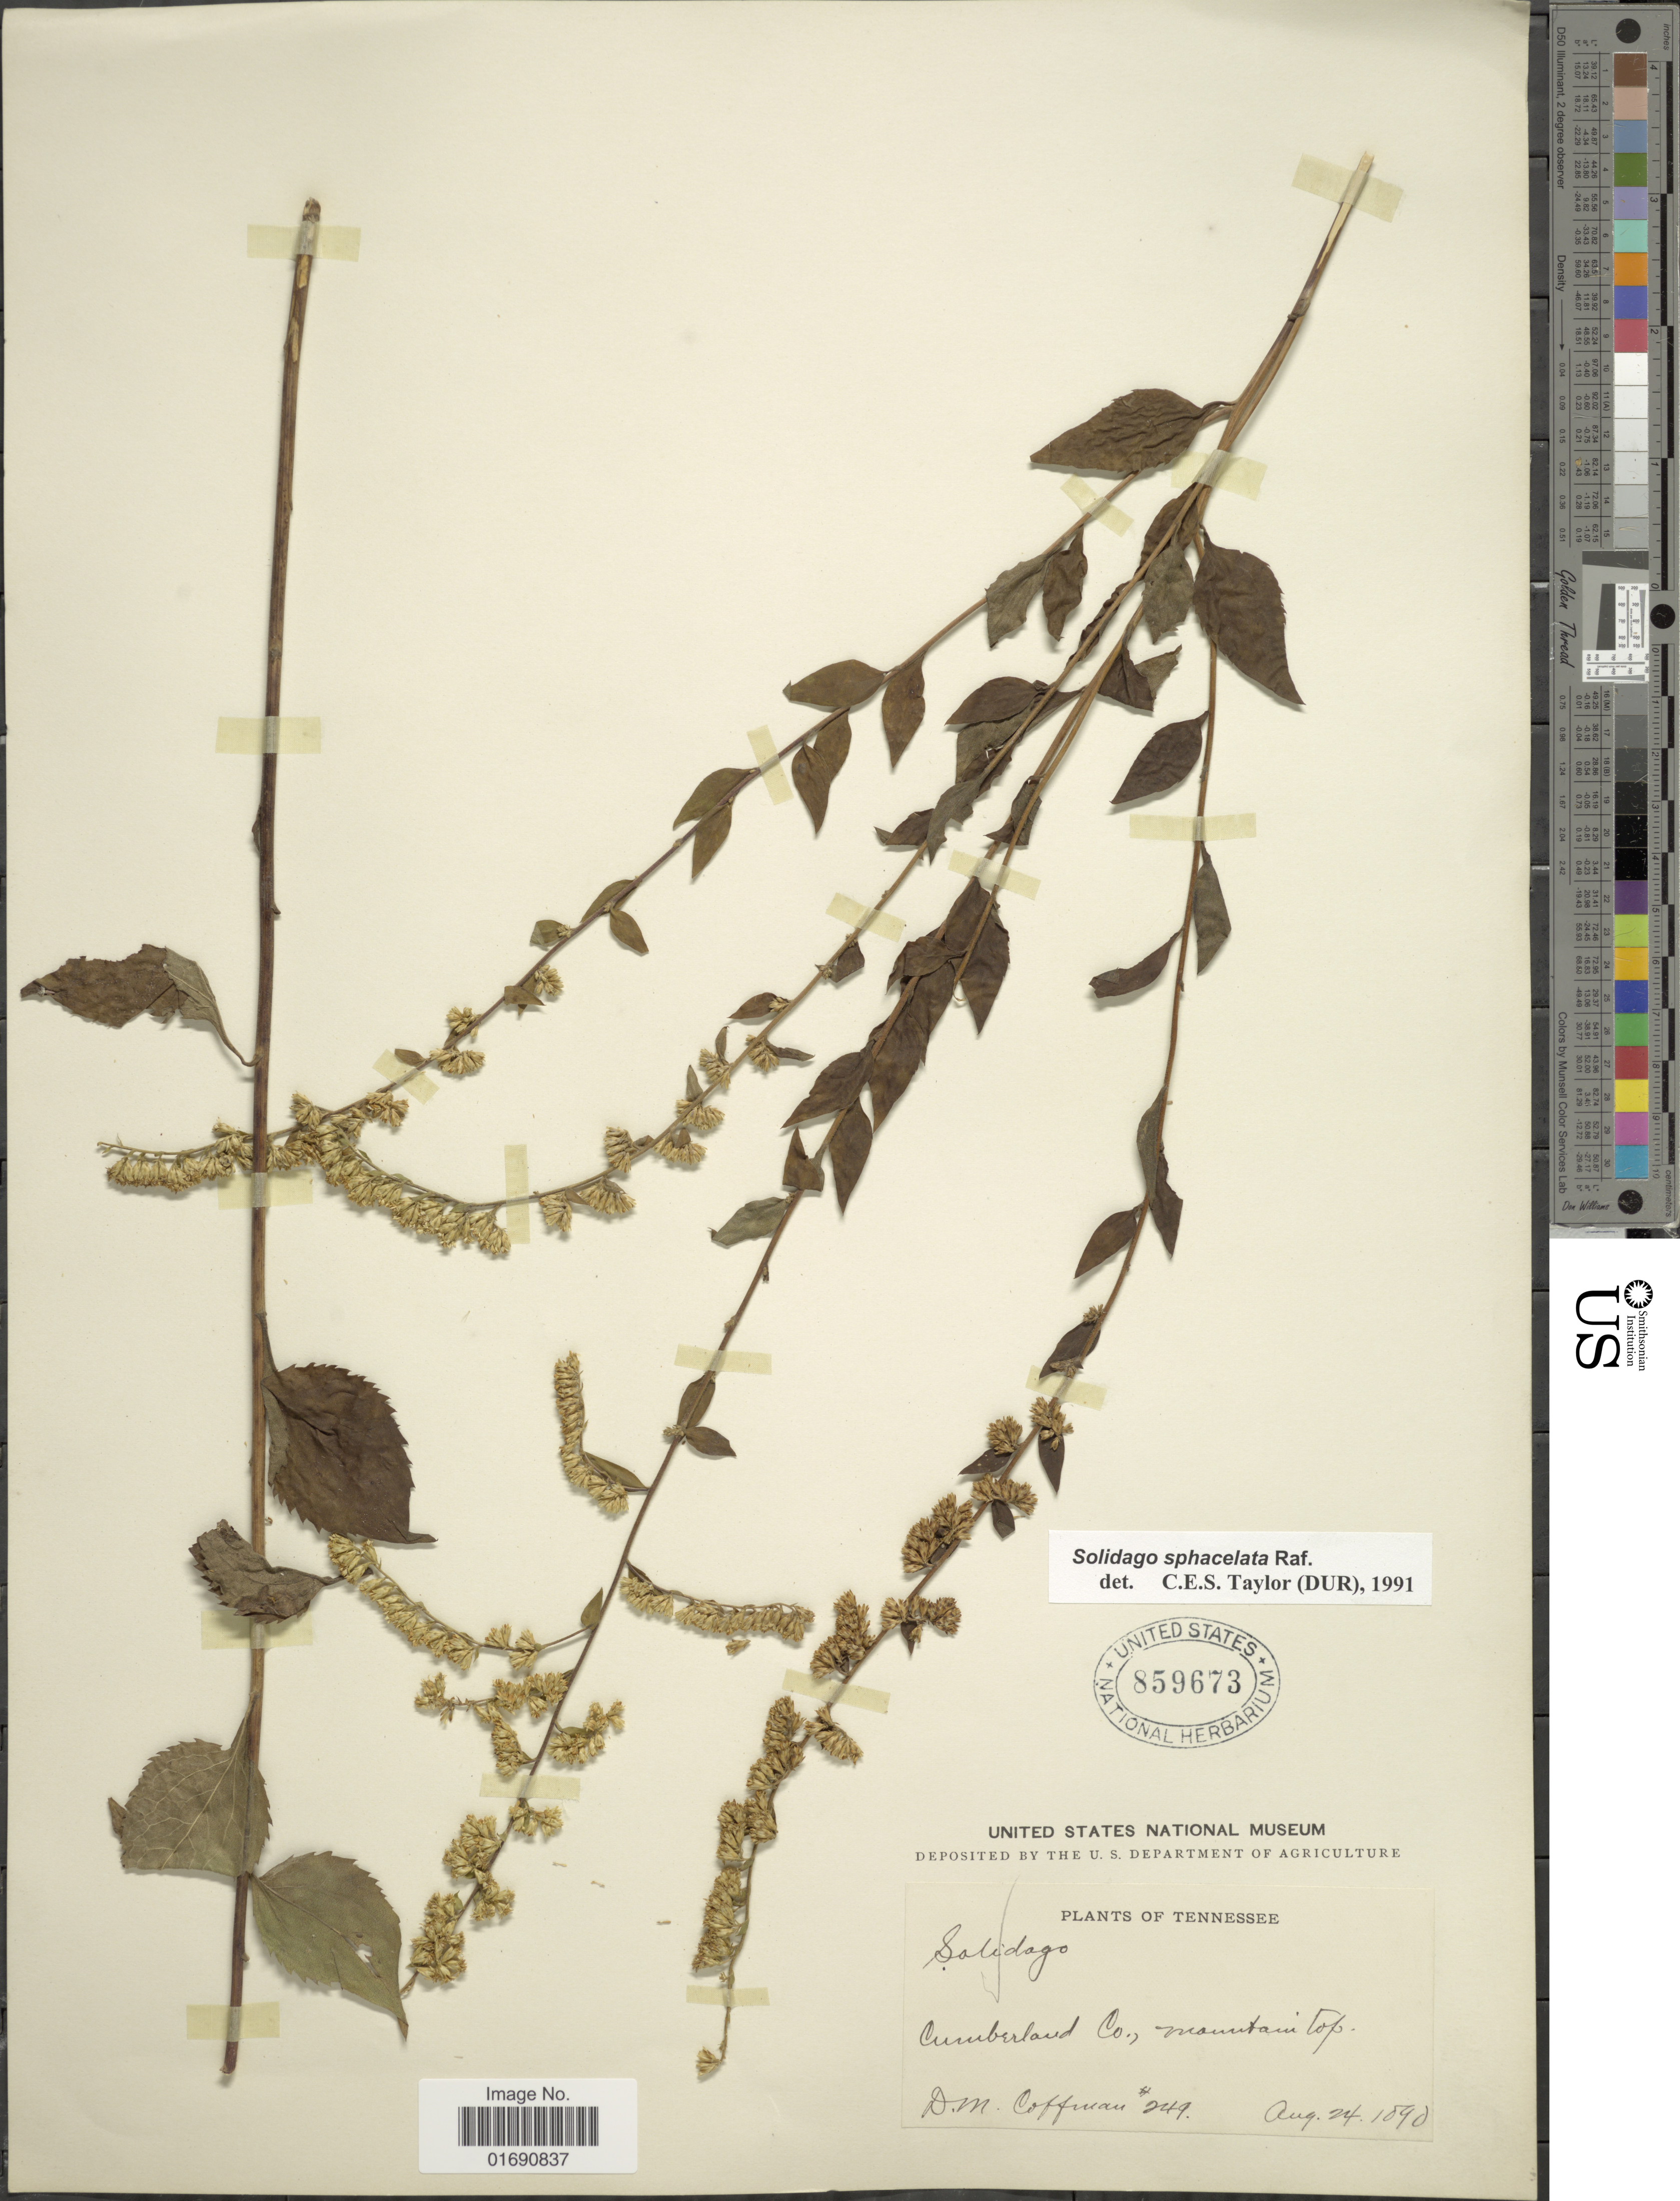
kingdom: Plantae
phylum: Tracheophyta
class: Magnoliopsida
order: Asterales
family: Asteraceae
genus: Solidago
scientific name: Solidago sphacelata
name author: Raf.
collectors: D. M. Coffman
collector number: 249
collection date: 1890-08-24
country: United States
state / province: Tennessee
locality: Cumberland Co., mountain top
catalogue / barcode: US 859673